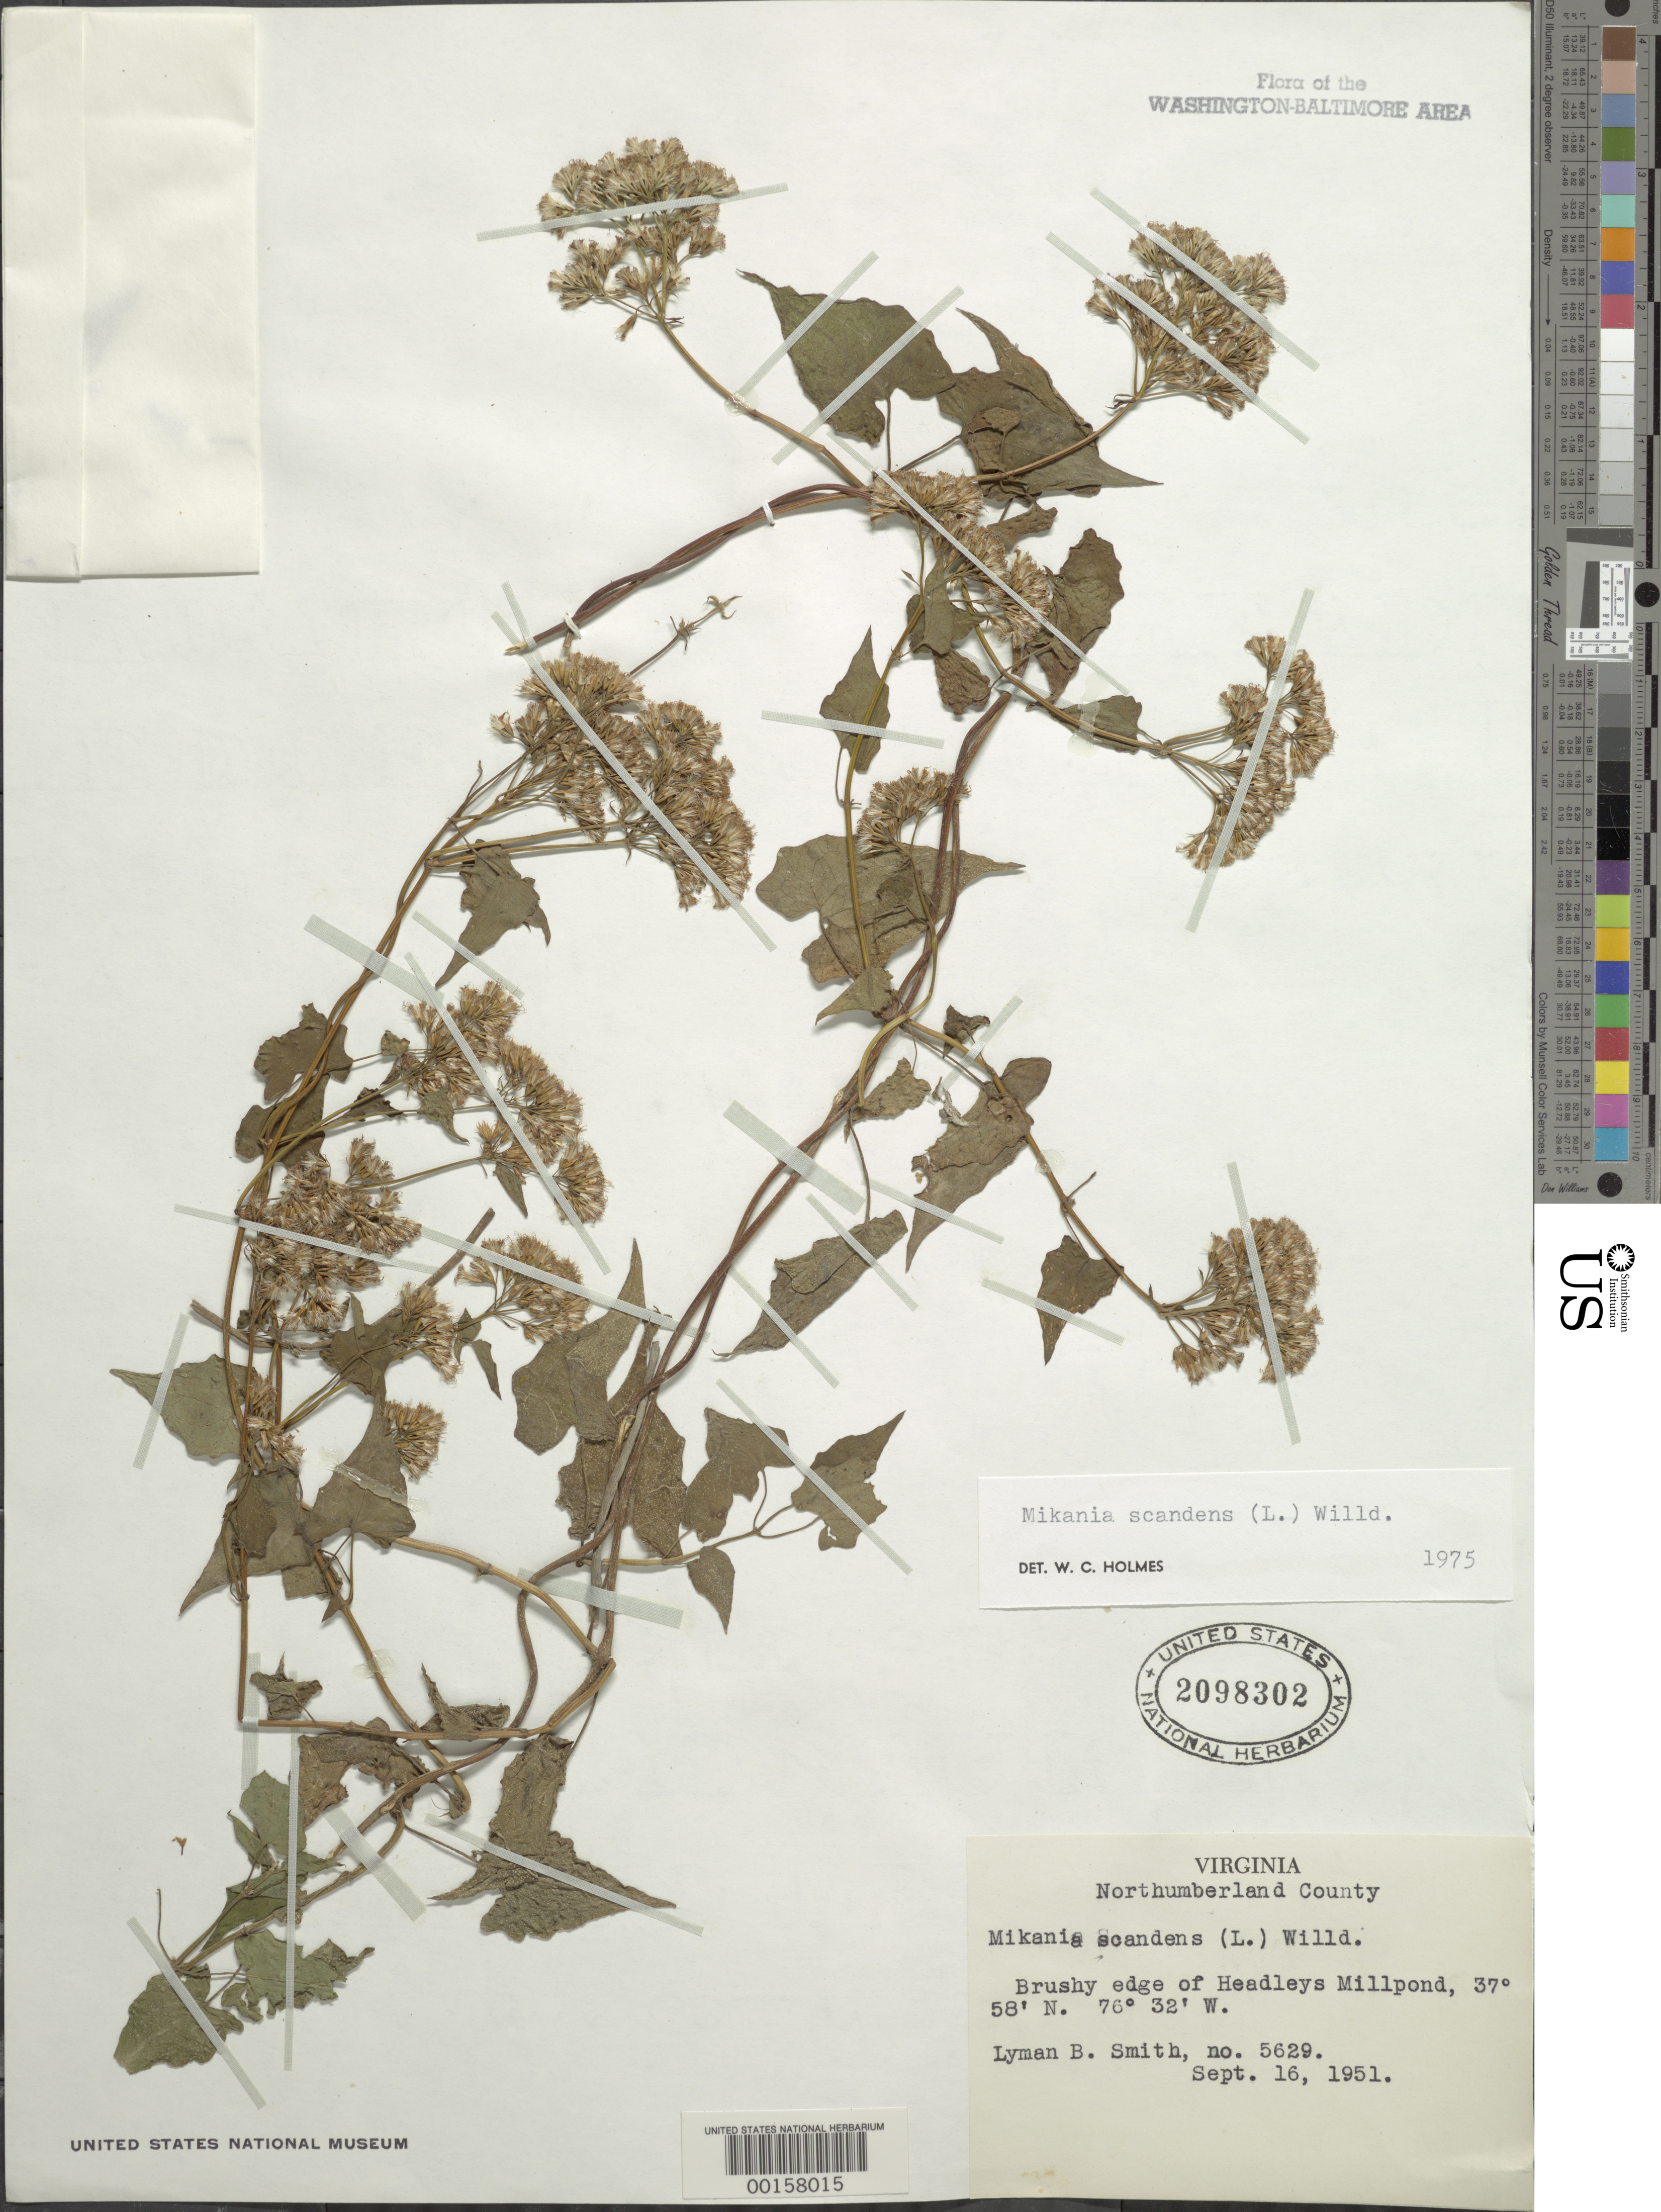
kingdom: Plantae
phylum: Tracheophyta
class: Magnoliopsida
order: Asterales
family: Asteraceae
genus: Mikania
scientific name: Mikania scandens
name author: (L.) Willd.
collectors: L. Smith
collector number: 5629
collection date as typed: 16 Sep 1951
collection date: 1951-09-16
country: United States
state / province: Virginia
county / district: Northumberland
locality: Headleys Millpond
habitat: Brushy edge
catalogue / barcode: US 2098302